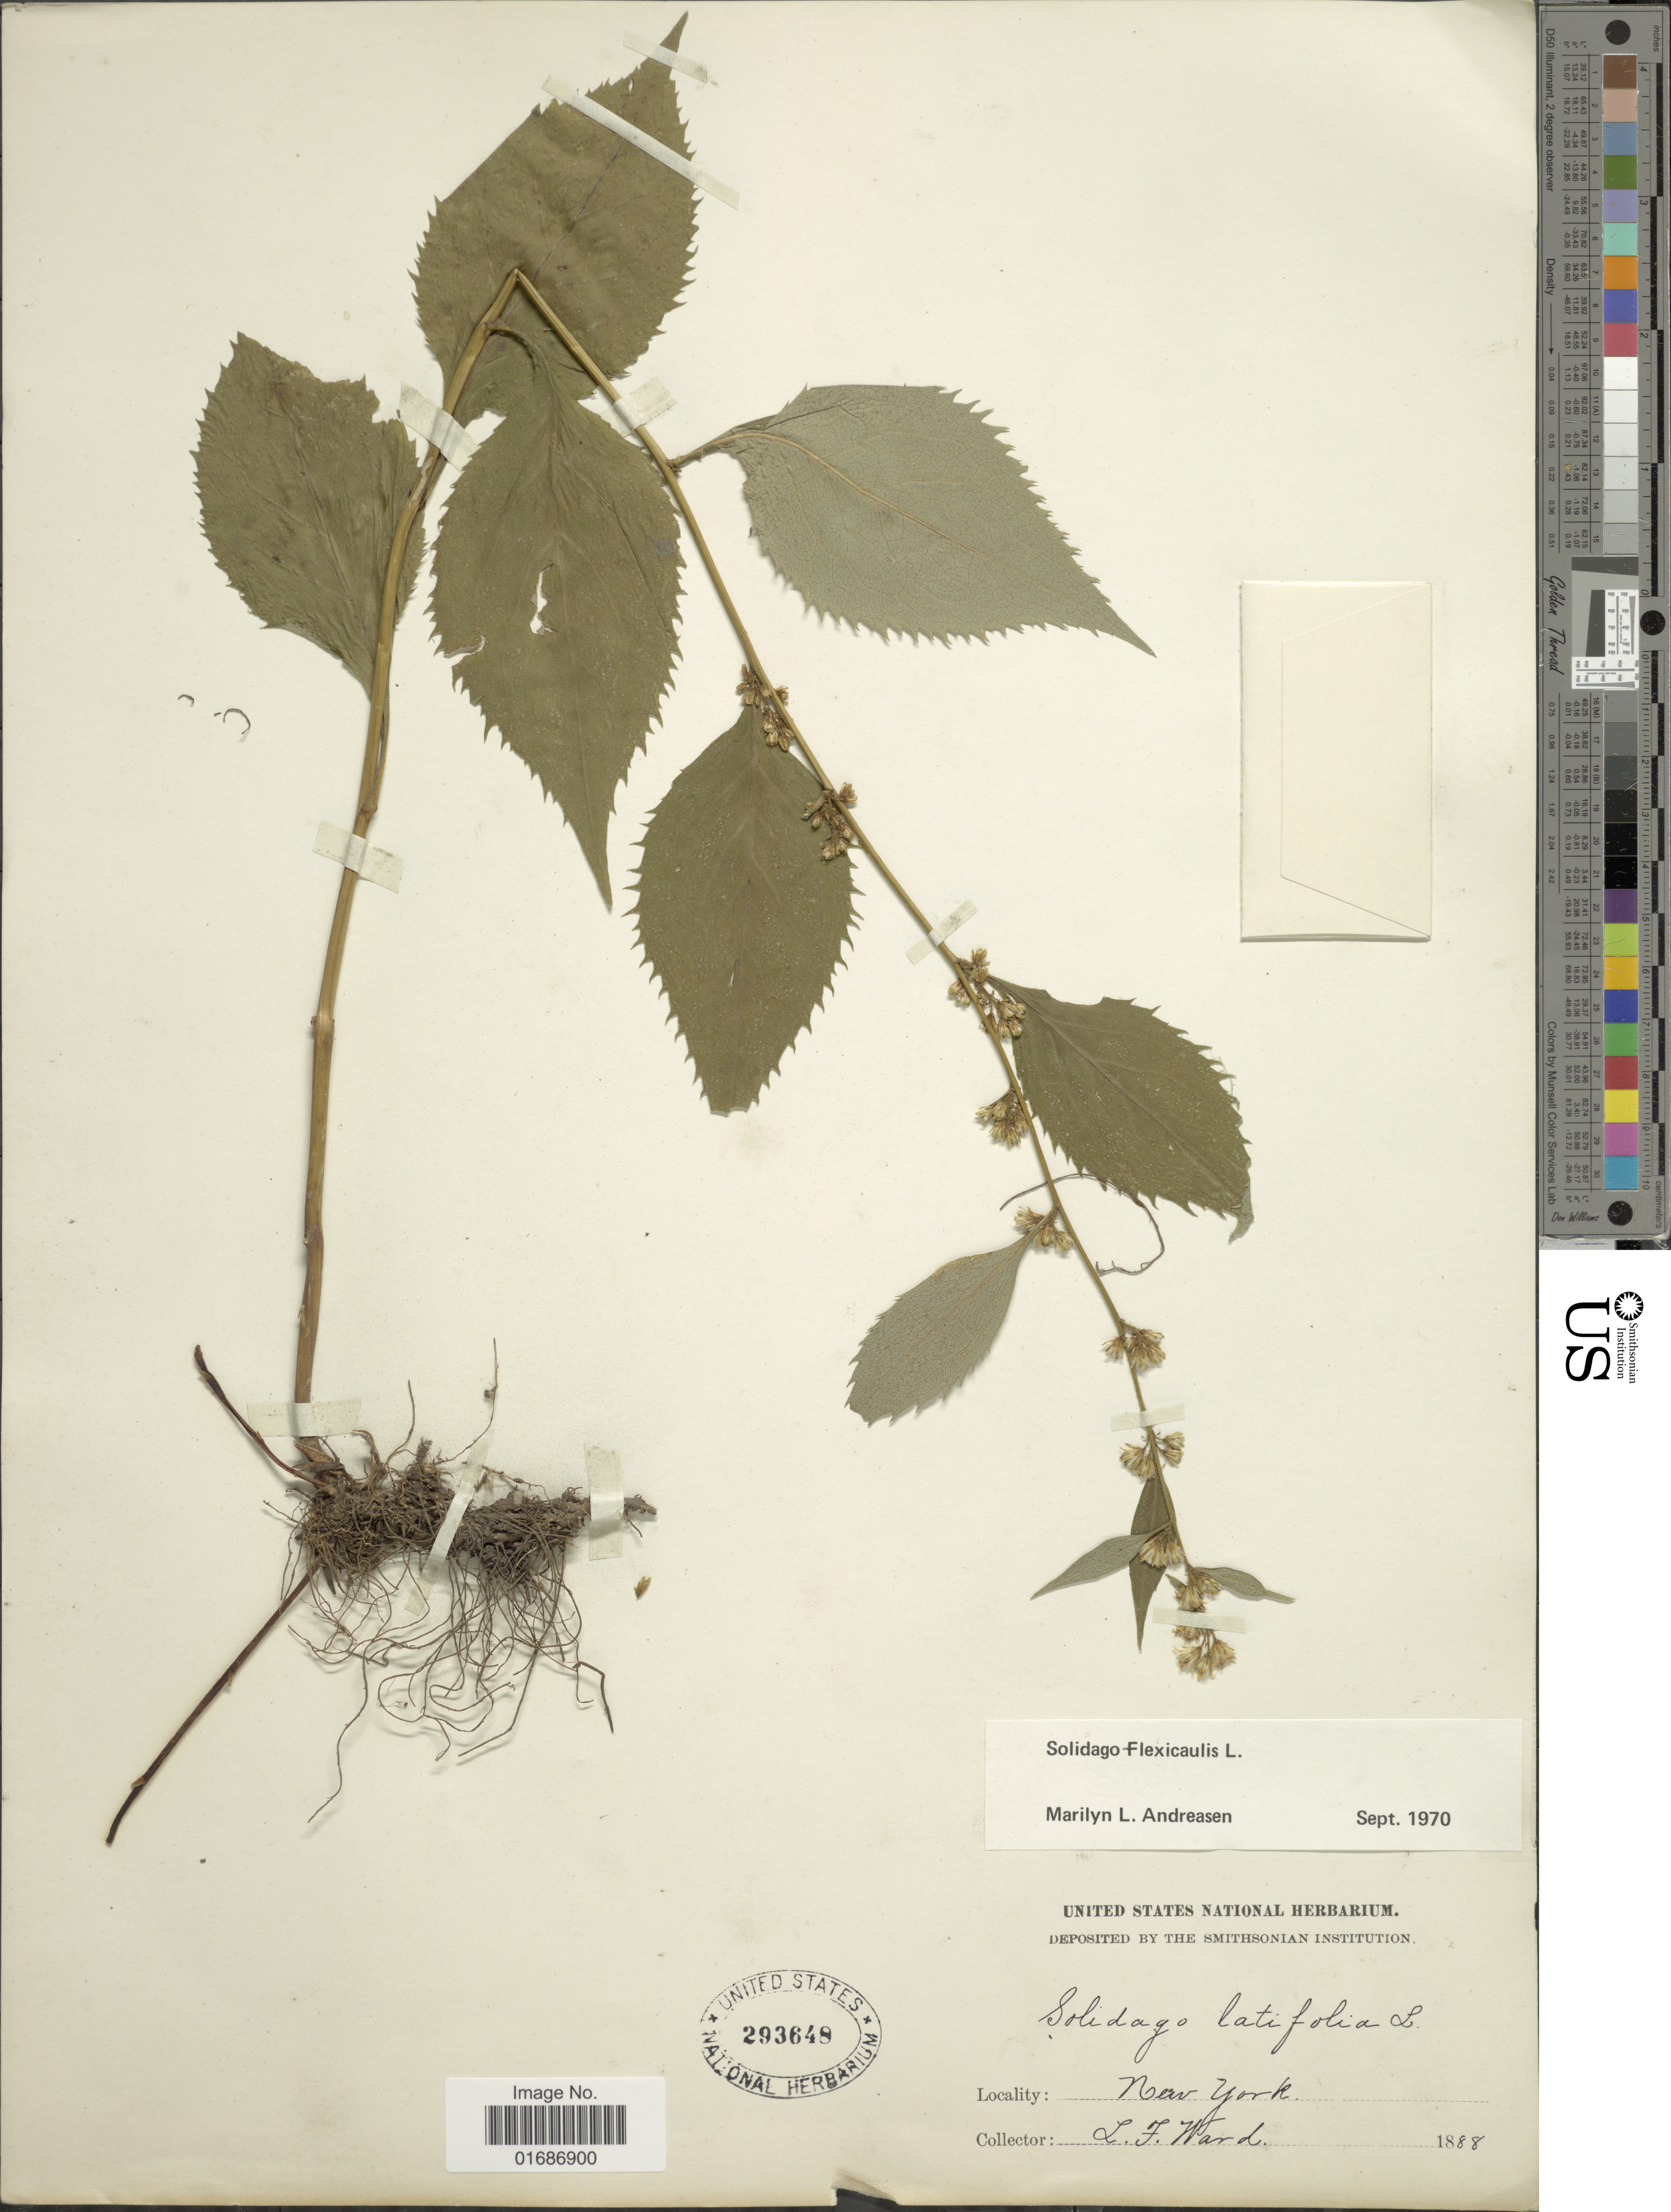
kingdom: Plantae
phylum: Tracheophyta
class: Magnoliopsida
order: Asterales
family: Asteraceae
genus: Solidago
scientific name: Solidago flexicaulis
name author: L.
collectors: L. Ward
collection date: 1888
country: United States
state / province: New York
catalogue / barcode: US 293648